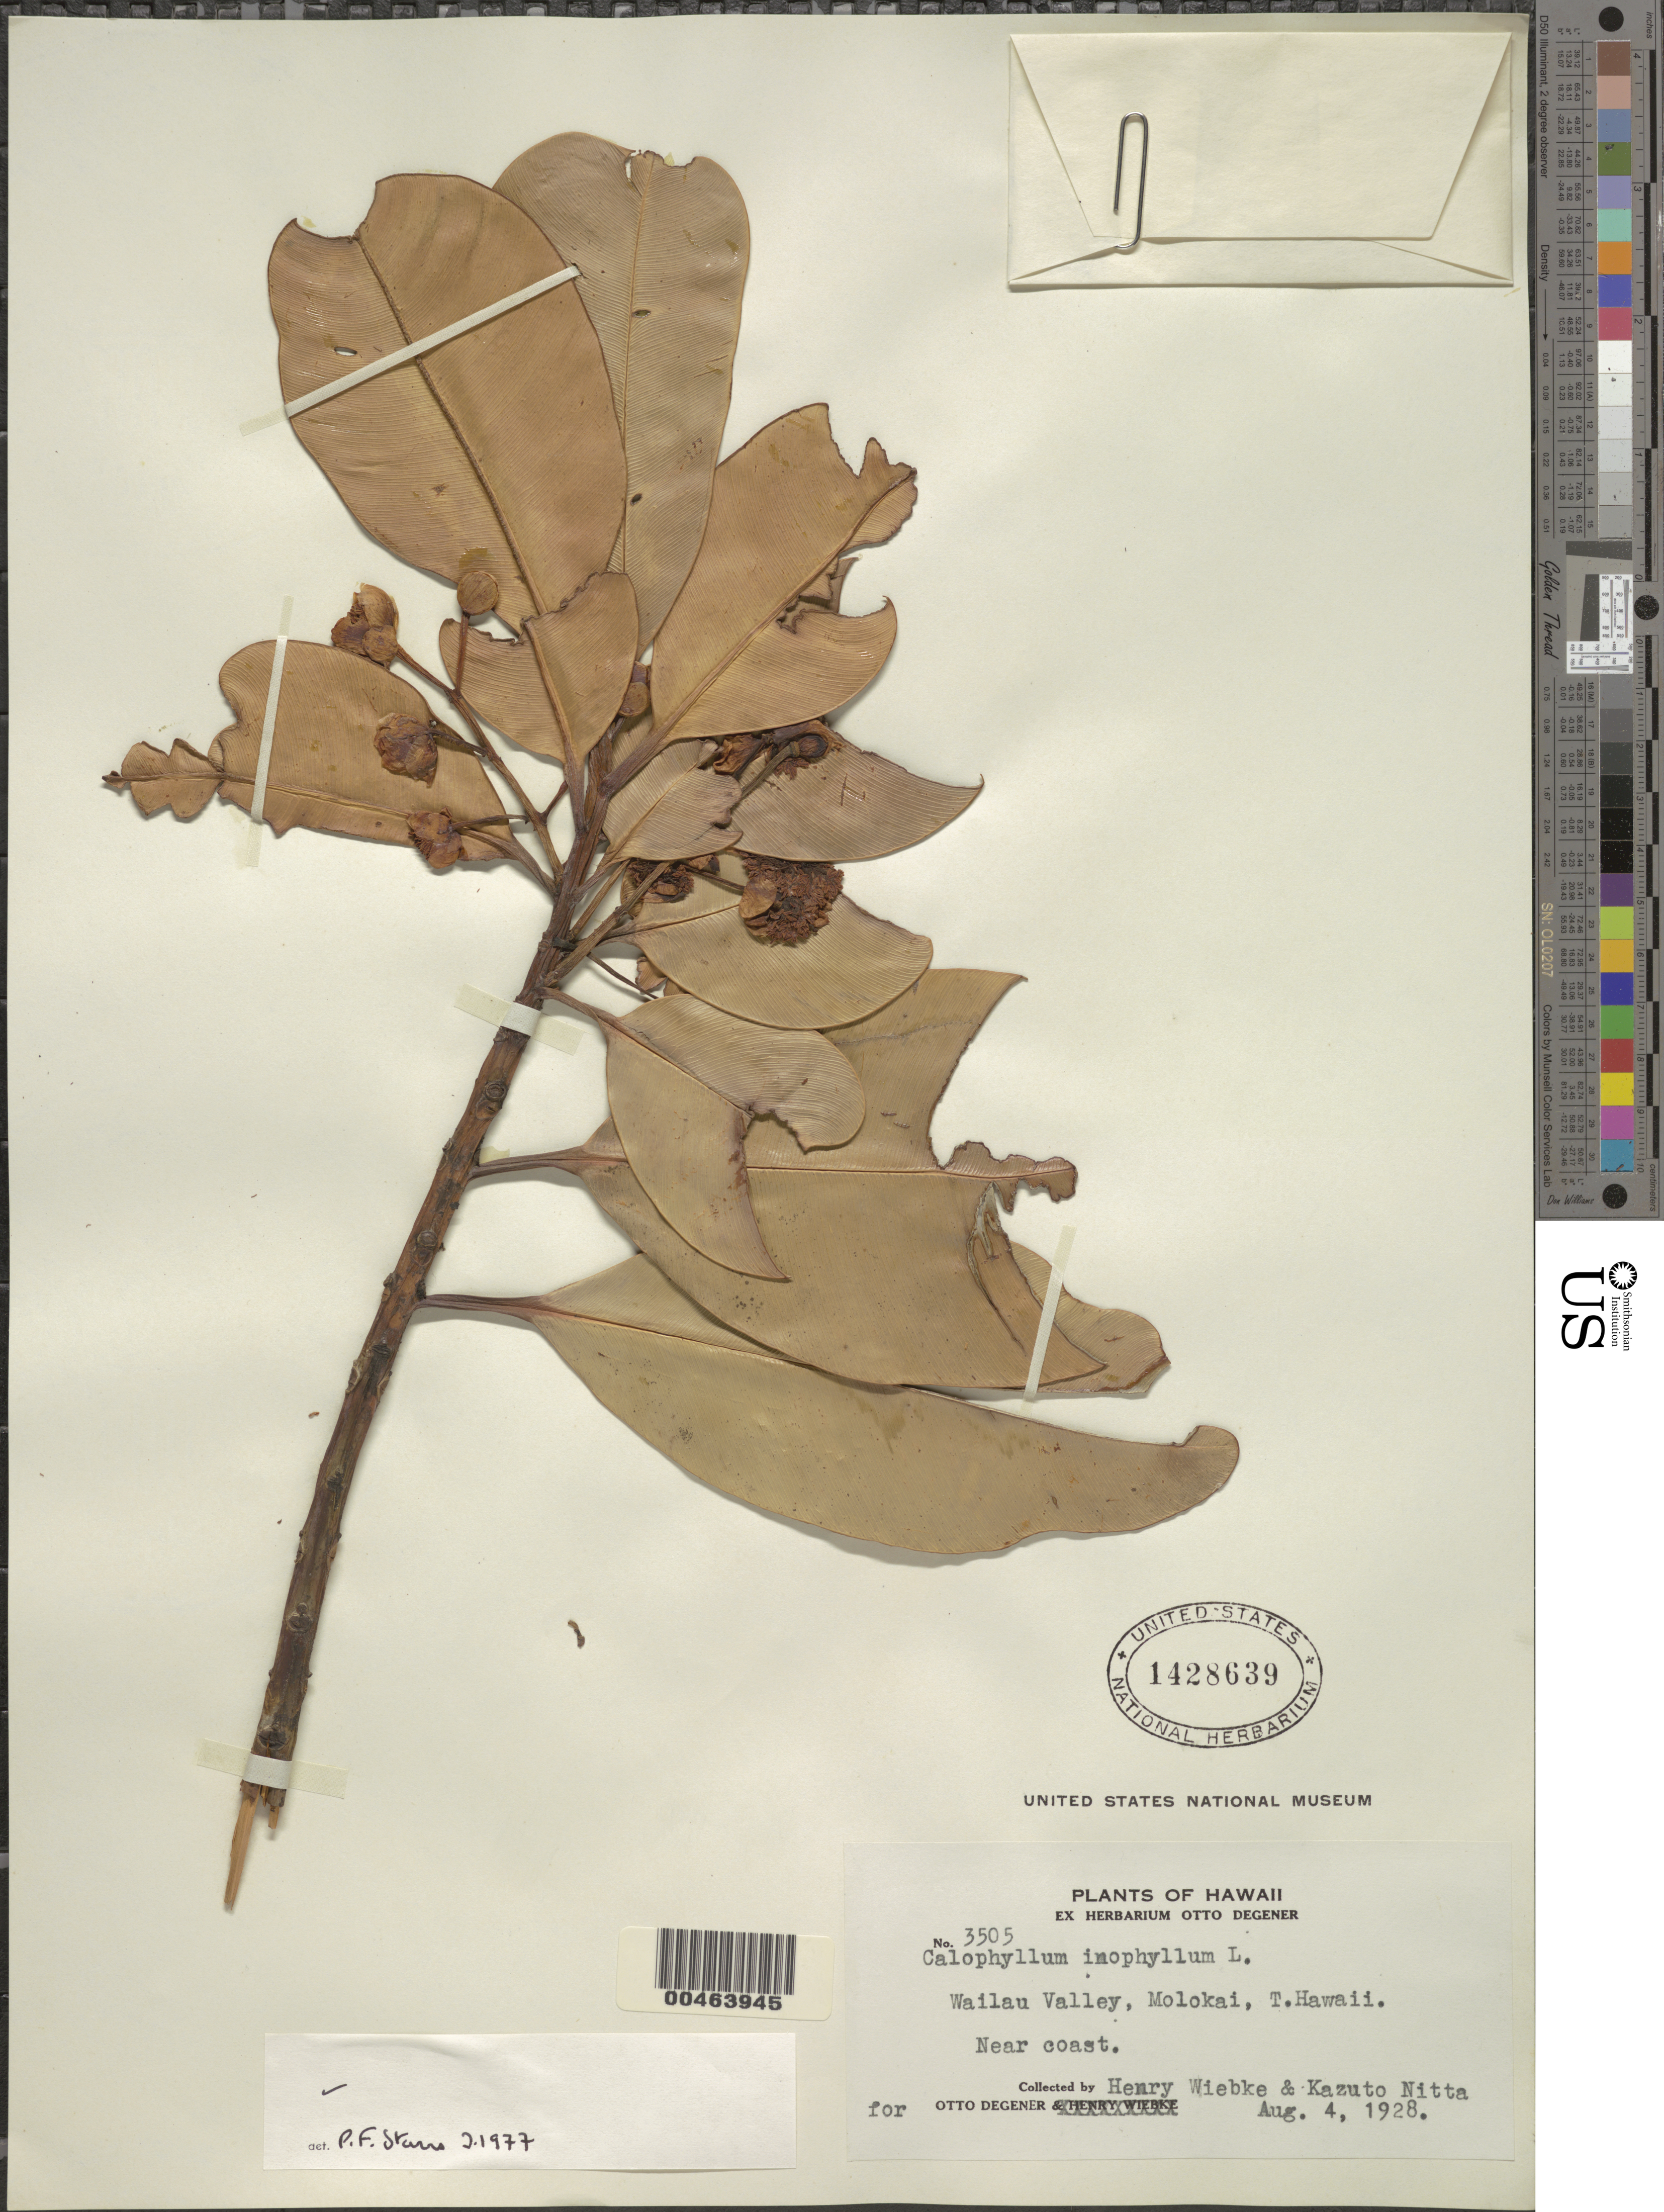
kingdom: Plantae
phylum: Tracheophyta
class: Magnoliopsida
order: Malpighiales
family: Calophyllaceae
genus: Calophyllum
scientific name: Calophyllum inophyllum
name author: L.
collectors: H. Wiebke, K. Nitta & O. Degener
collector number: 3505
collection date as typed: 4 Aug 1928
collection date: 1928-08-04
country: United States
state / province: Hawaii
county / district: Maui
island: Moloka'i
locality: Wailau Valley, near coast.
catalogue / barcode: US 1428639